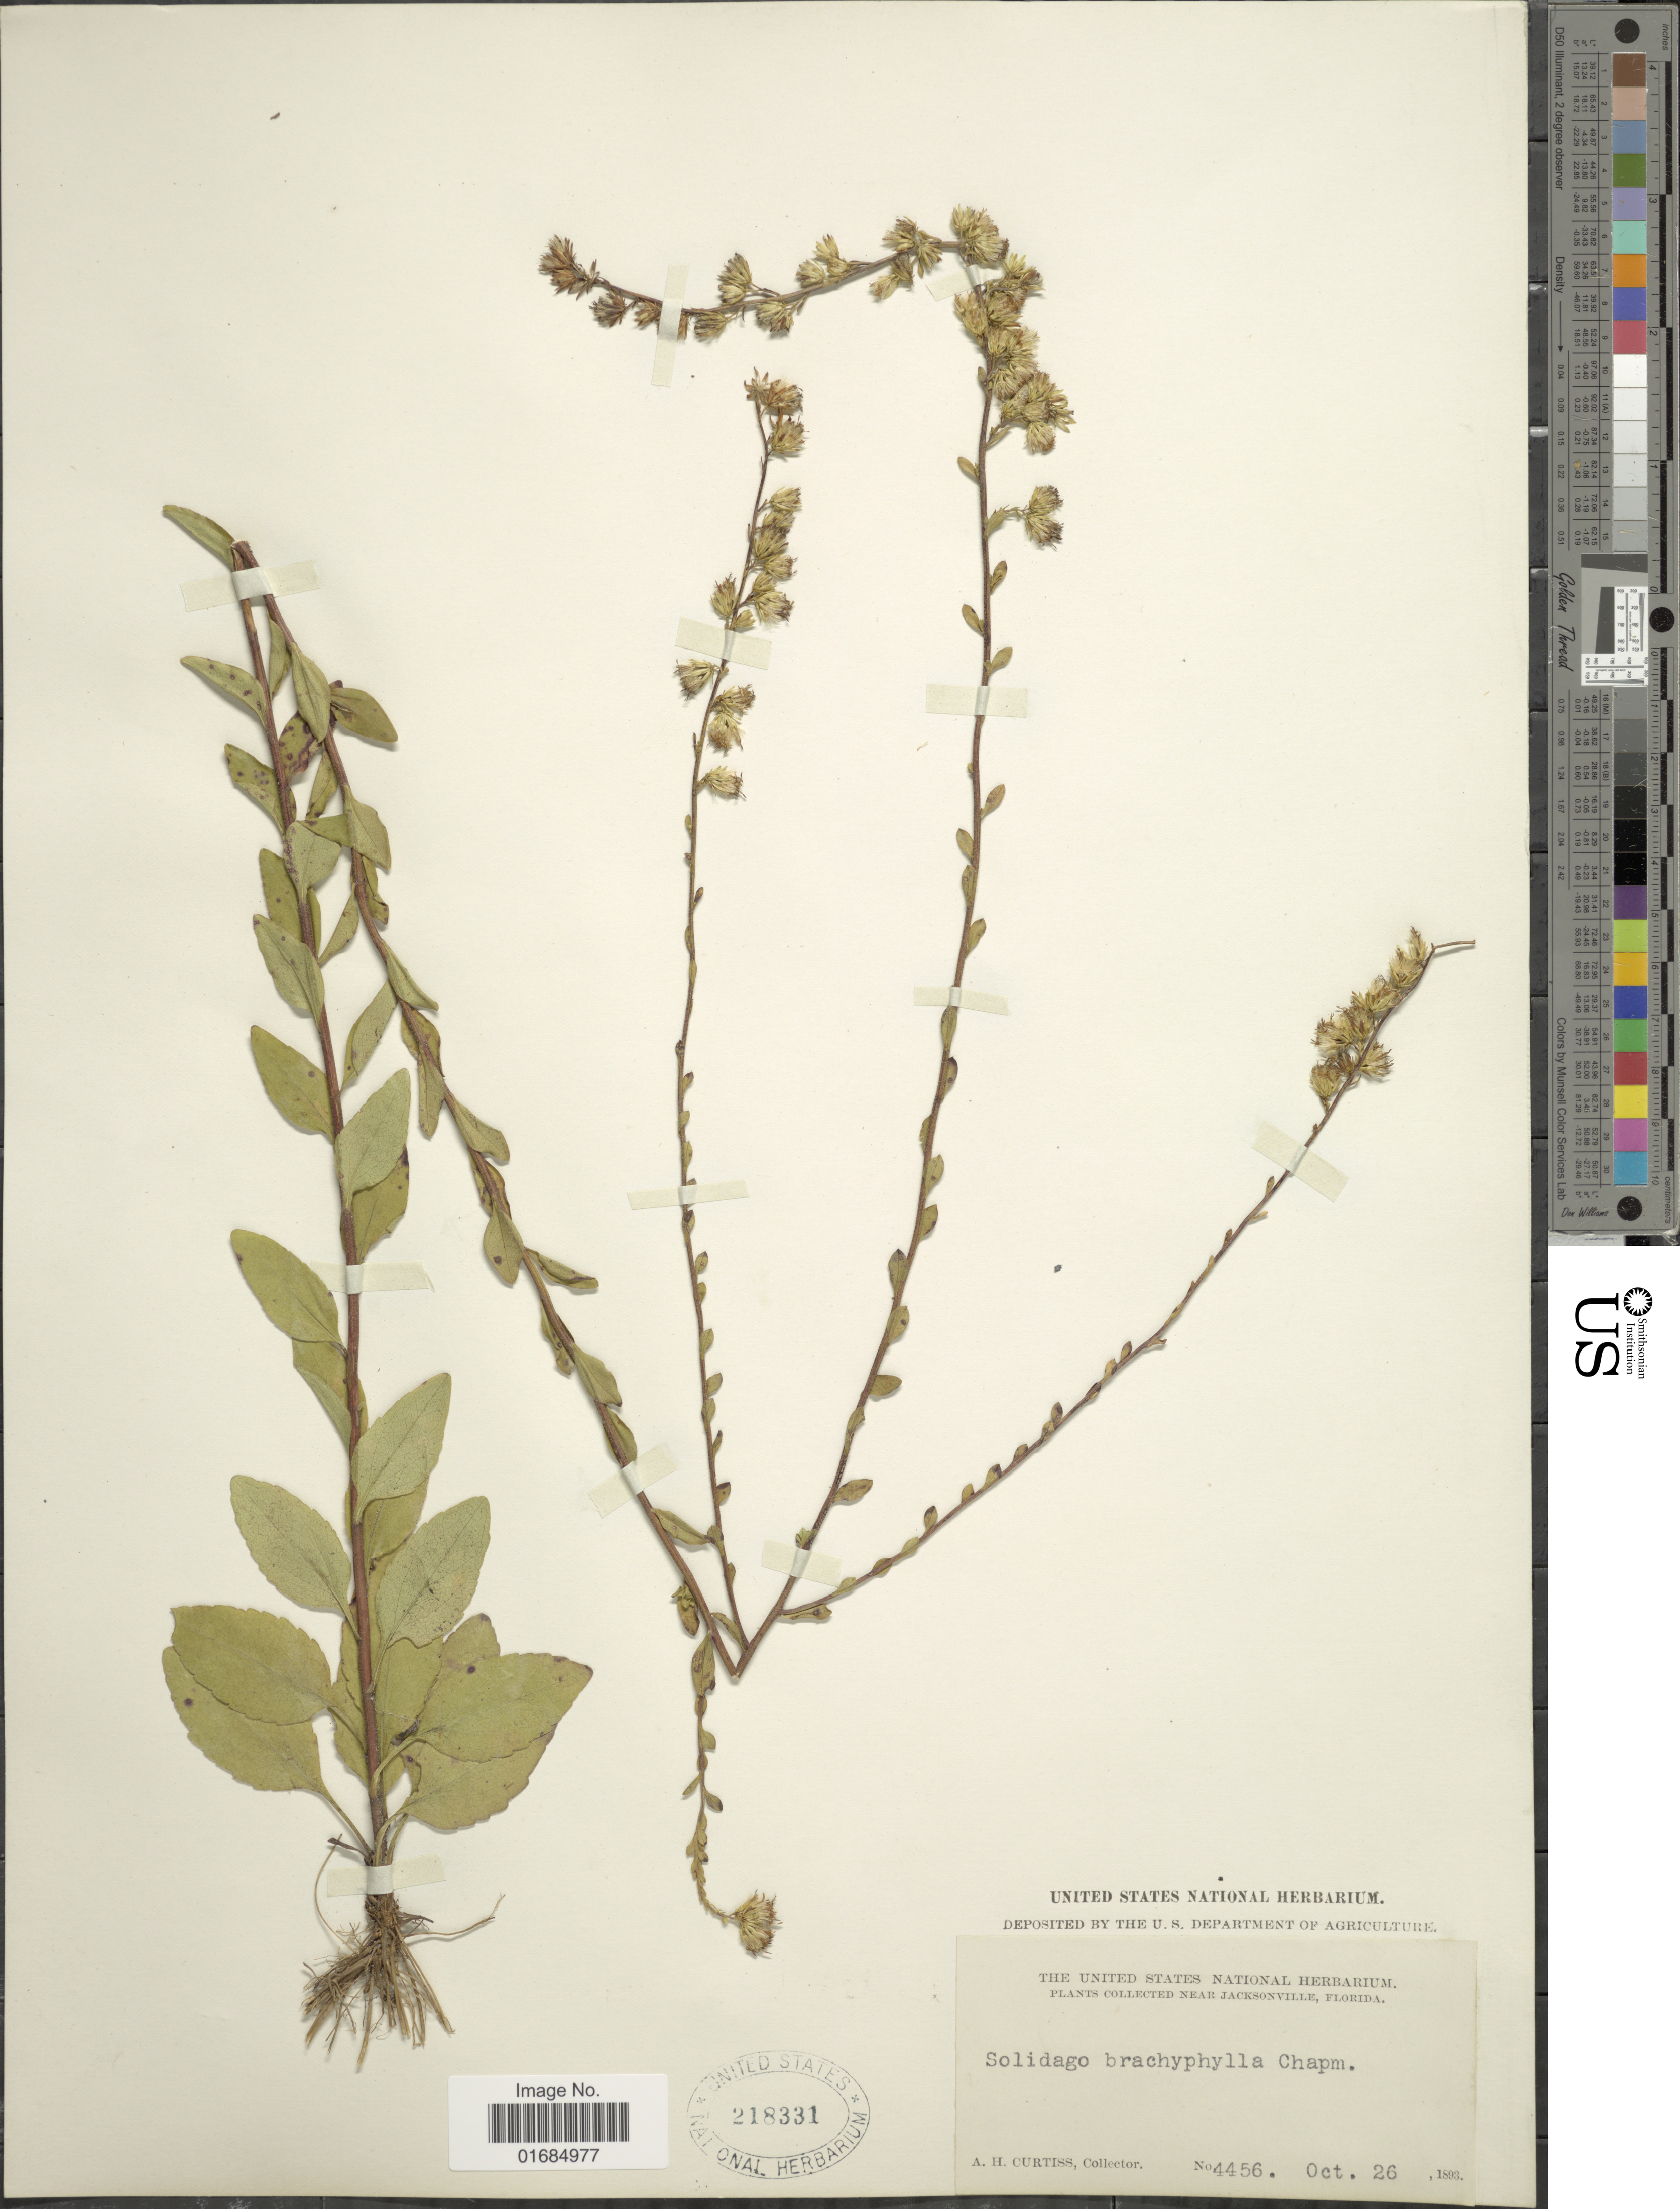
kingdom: Plantae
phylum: Tracheophyta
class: Magnoliopsida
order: Asterales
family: Asteraceae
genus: Solidago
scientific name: Solidago brachyphylla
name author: Chapman ex Torr. & A. Gray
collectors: A. H. Curtiss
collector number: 4456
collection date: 1893-10-26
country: United States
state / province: Florida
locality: Near Jacksonville.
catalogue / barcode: US 218331